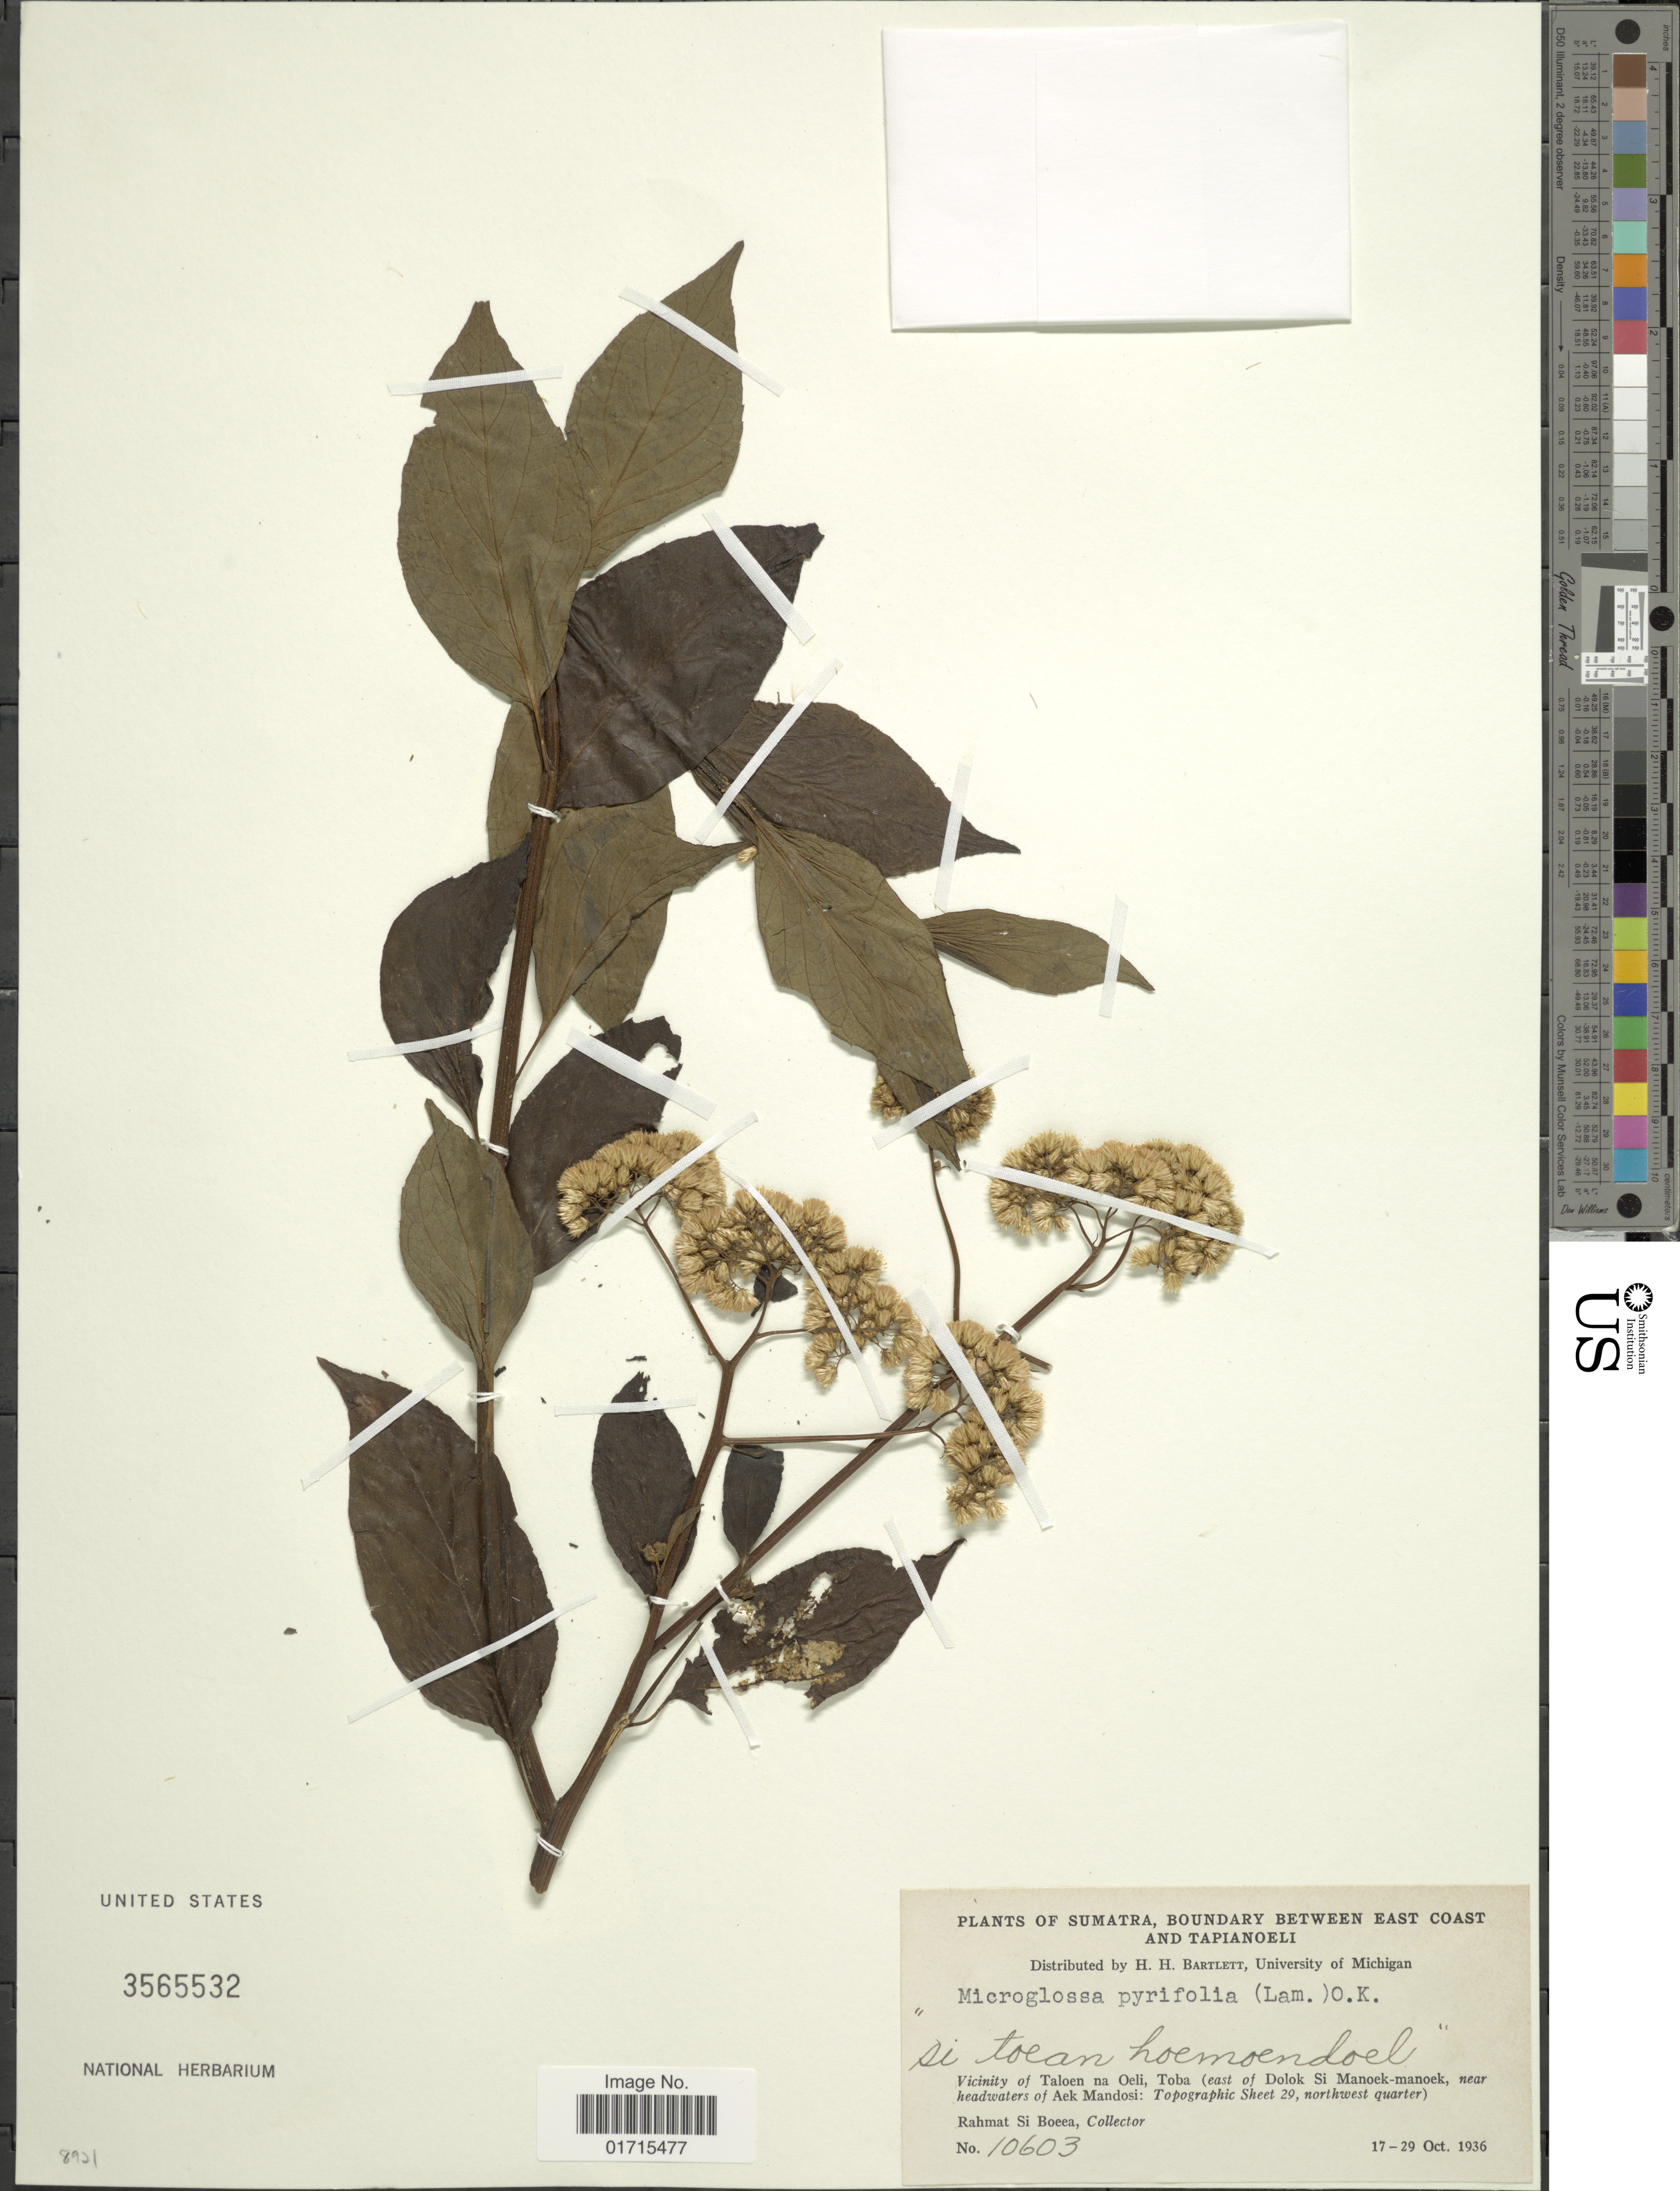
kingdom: Plantae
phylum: Tracheophyta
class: Magnoliopsida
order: Asterales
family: Asteraceae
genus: Microglossa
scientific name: Microglossa pyrifolia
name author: (Lam.) Kuntze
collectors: Rahmat Si Boeea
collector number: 10603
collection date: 1936-10-17/1936-10-29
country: Indonesia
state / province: Sumatra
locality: Sumatra, Boundary between East Coast and Tapianoeli. Vicinity of Taloen na Oeli, Toba (east of Dolok Si Manoek-manoek, near headwaters of Aek Mandosi:)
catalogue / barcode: US 3565532